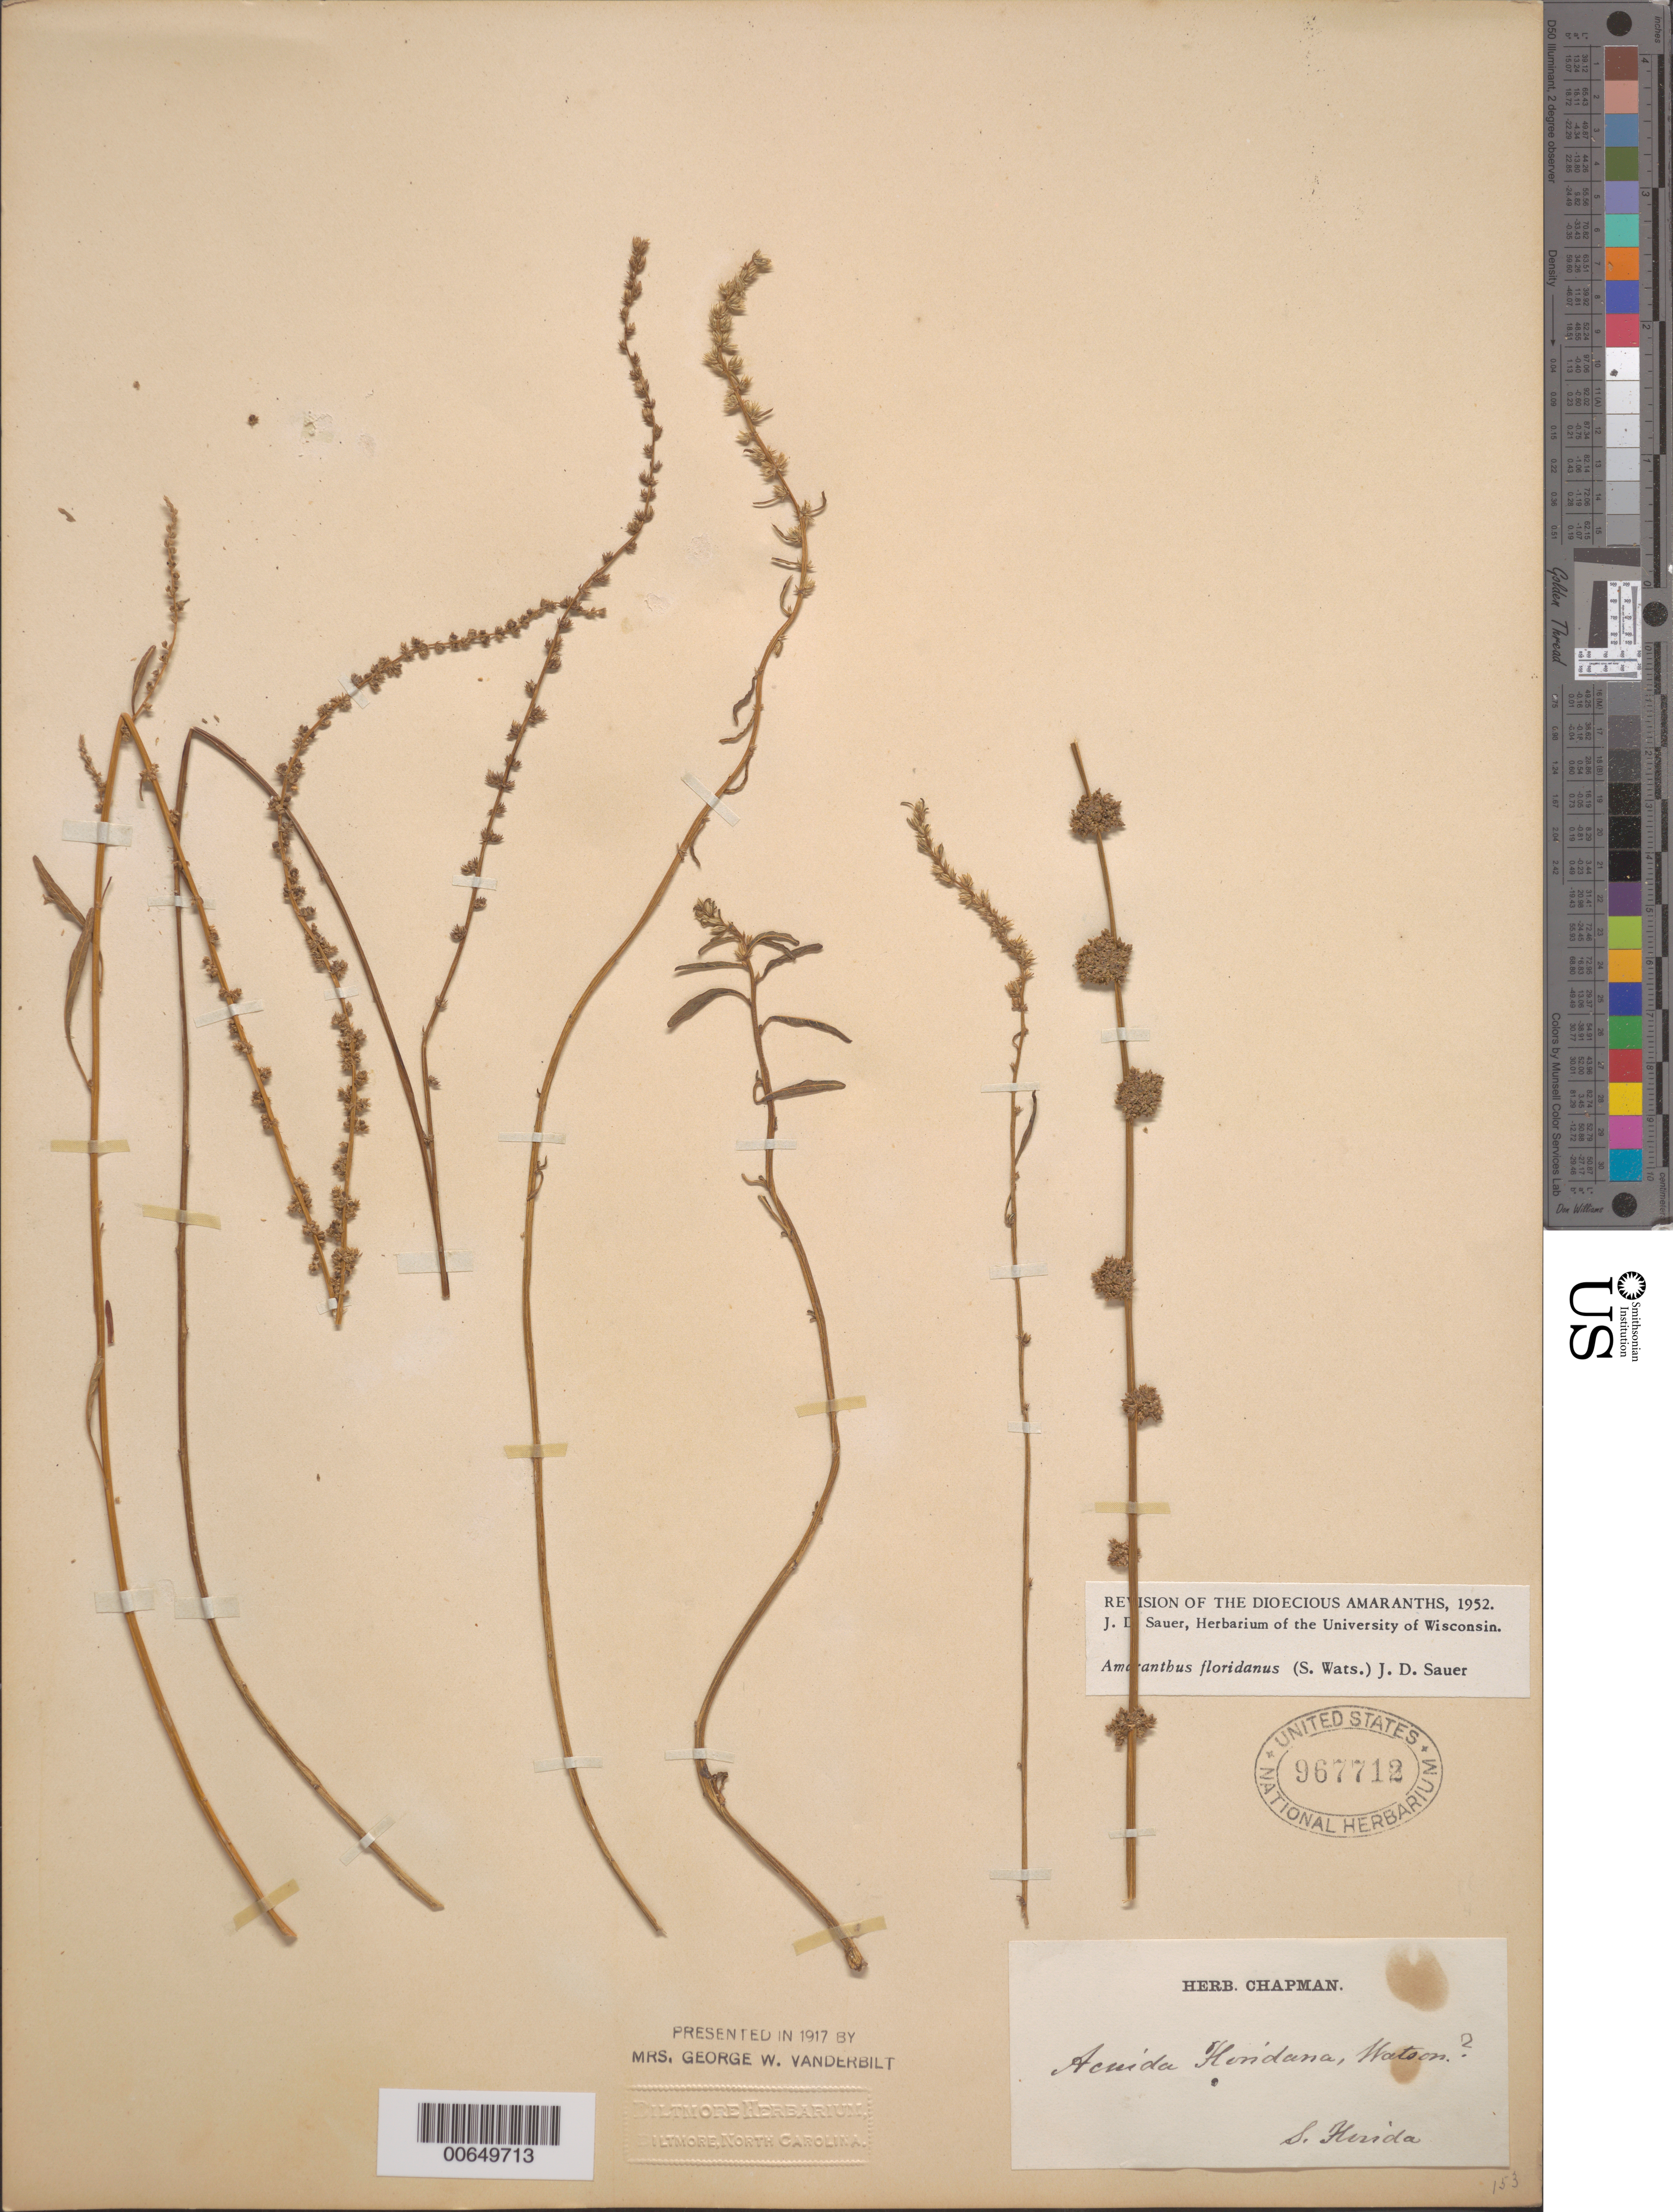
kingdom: Plantae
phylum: Tracheophyta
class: Magnoliopsida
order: Caryophyllales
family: Amaranthaceae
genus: Amaranthus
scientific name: Amaranthus floridanus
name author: (S. Watson) E.G. F. Sauer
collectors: ex herb. A.W. Chapman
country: United States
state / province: Florida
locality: South Florida.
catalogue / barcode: US 967712